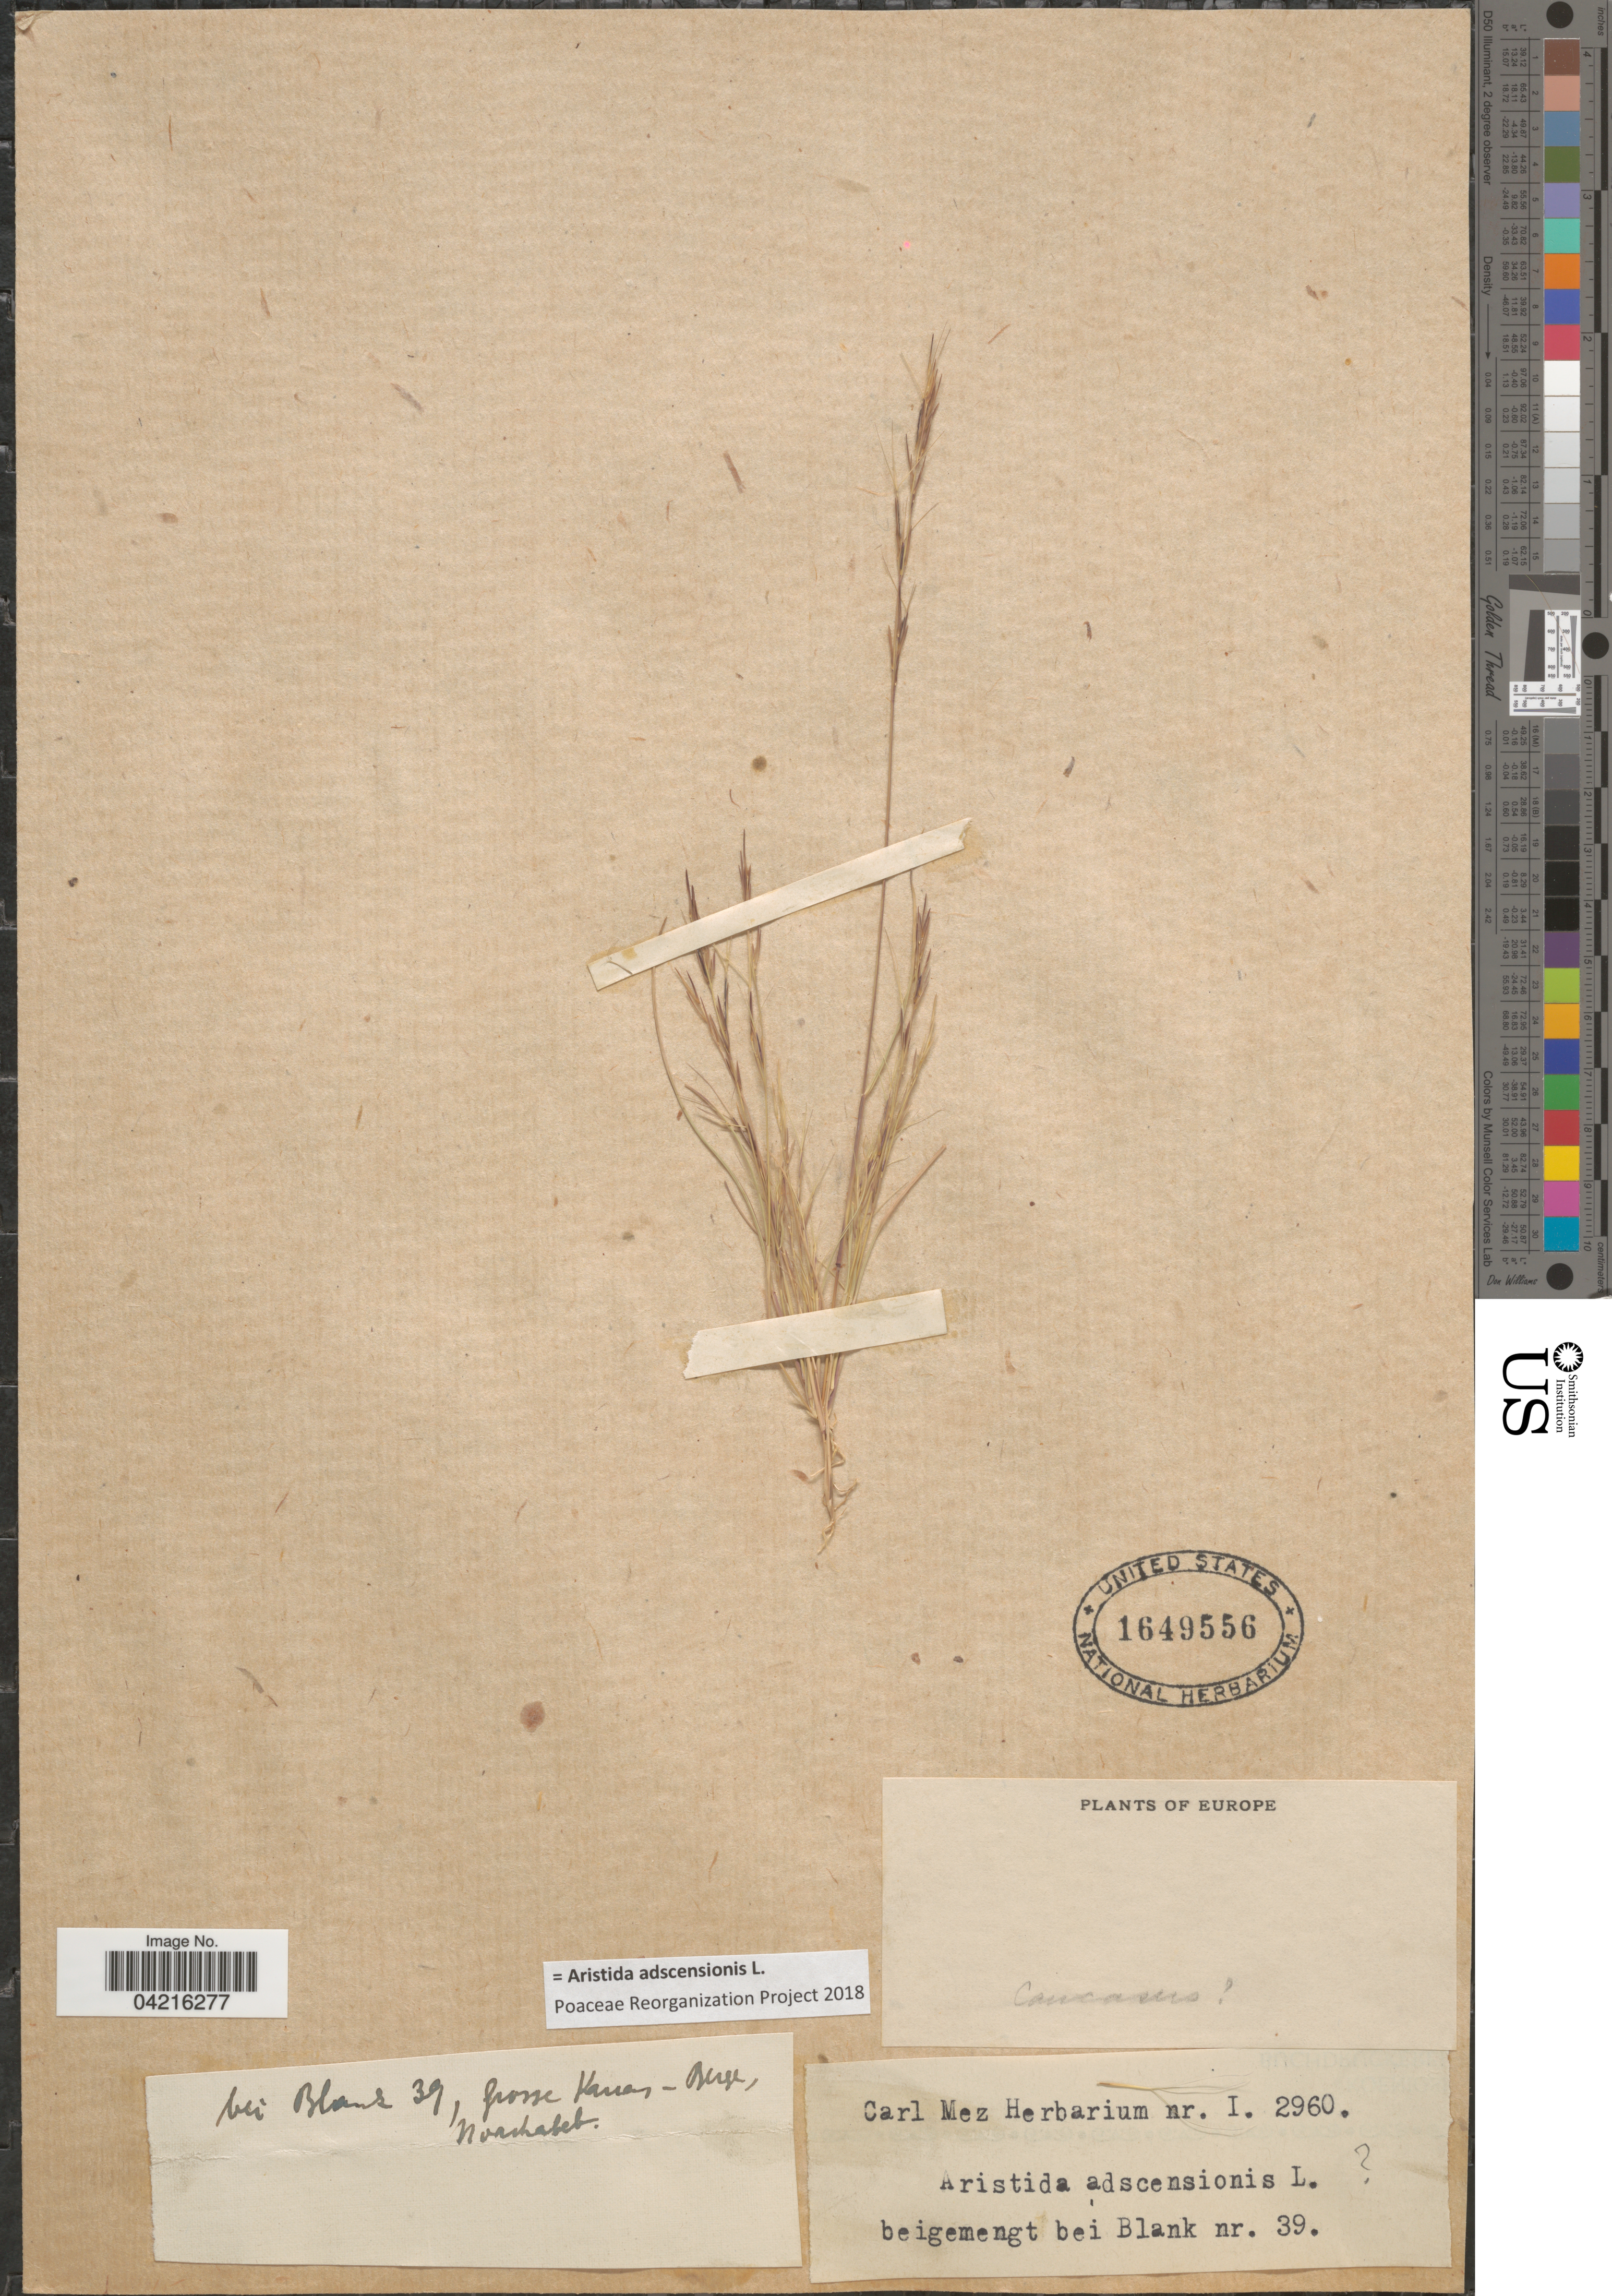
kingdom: Plantae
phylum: Tracheophyta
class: Liliopsida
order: Poales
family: Poaceae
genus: Aristida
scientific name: Aristida adscensionis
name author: L.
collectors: Ex herb. Carl Mez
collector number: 39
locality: Frosse Kanas-Berge, Norchabeb. Beigemengt bei Blank. Europe.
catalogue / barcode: US 1649556